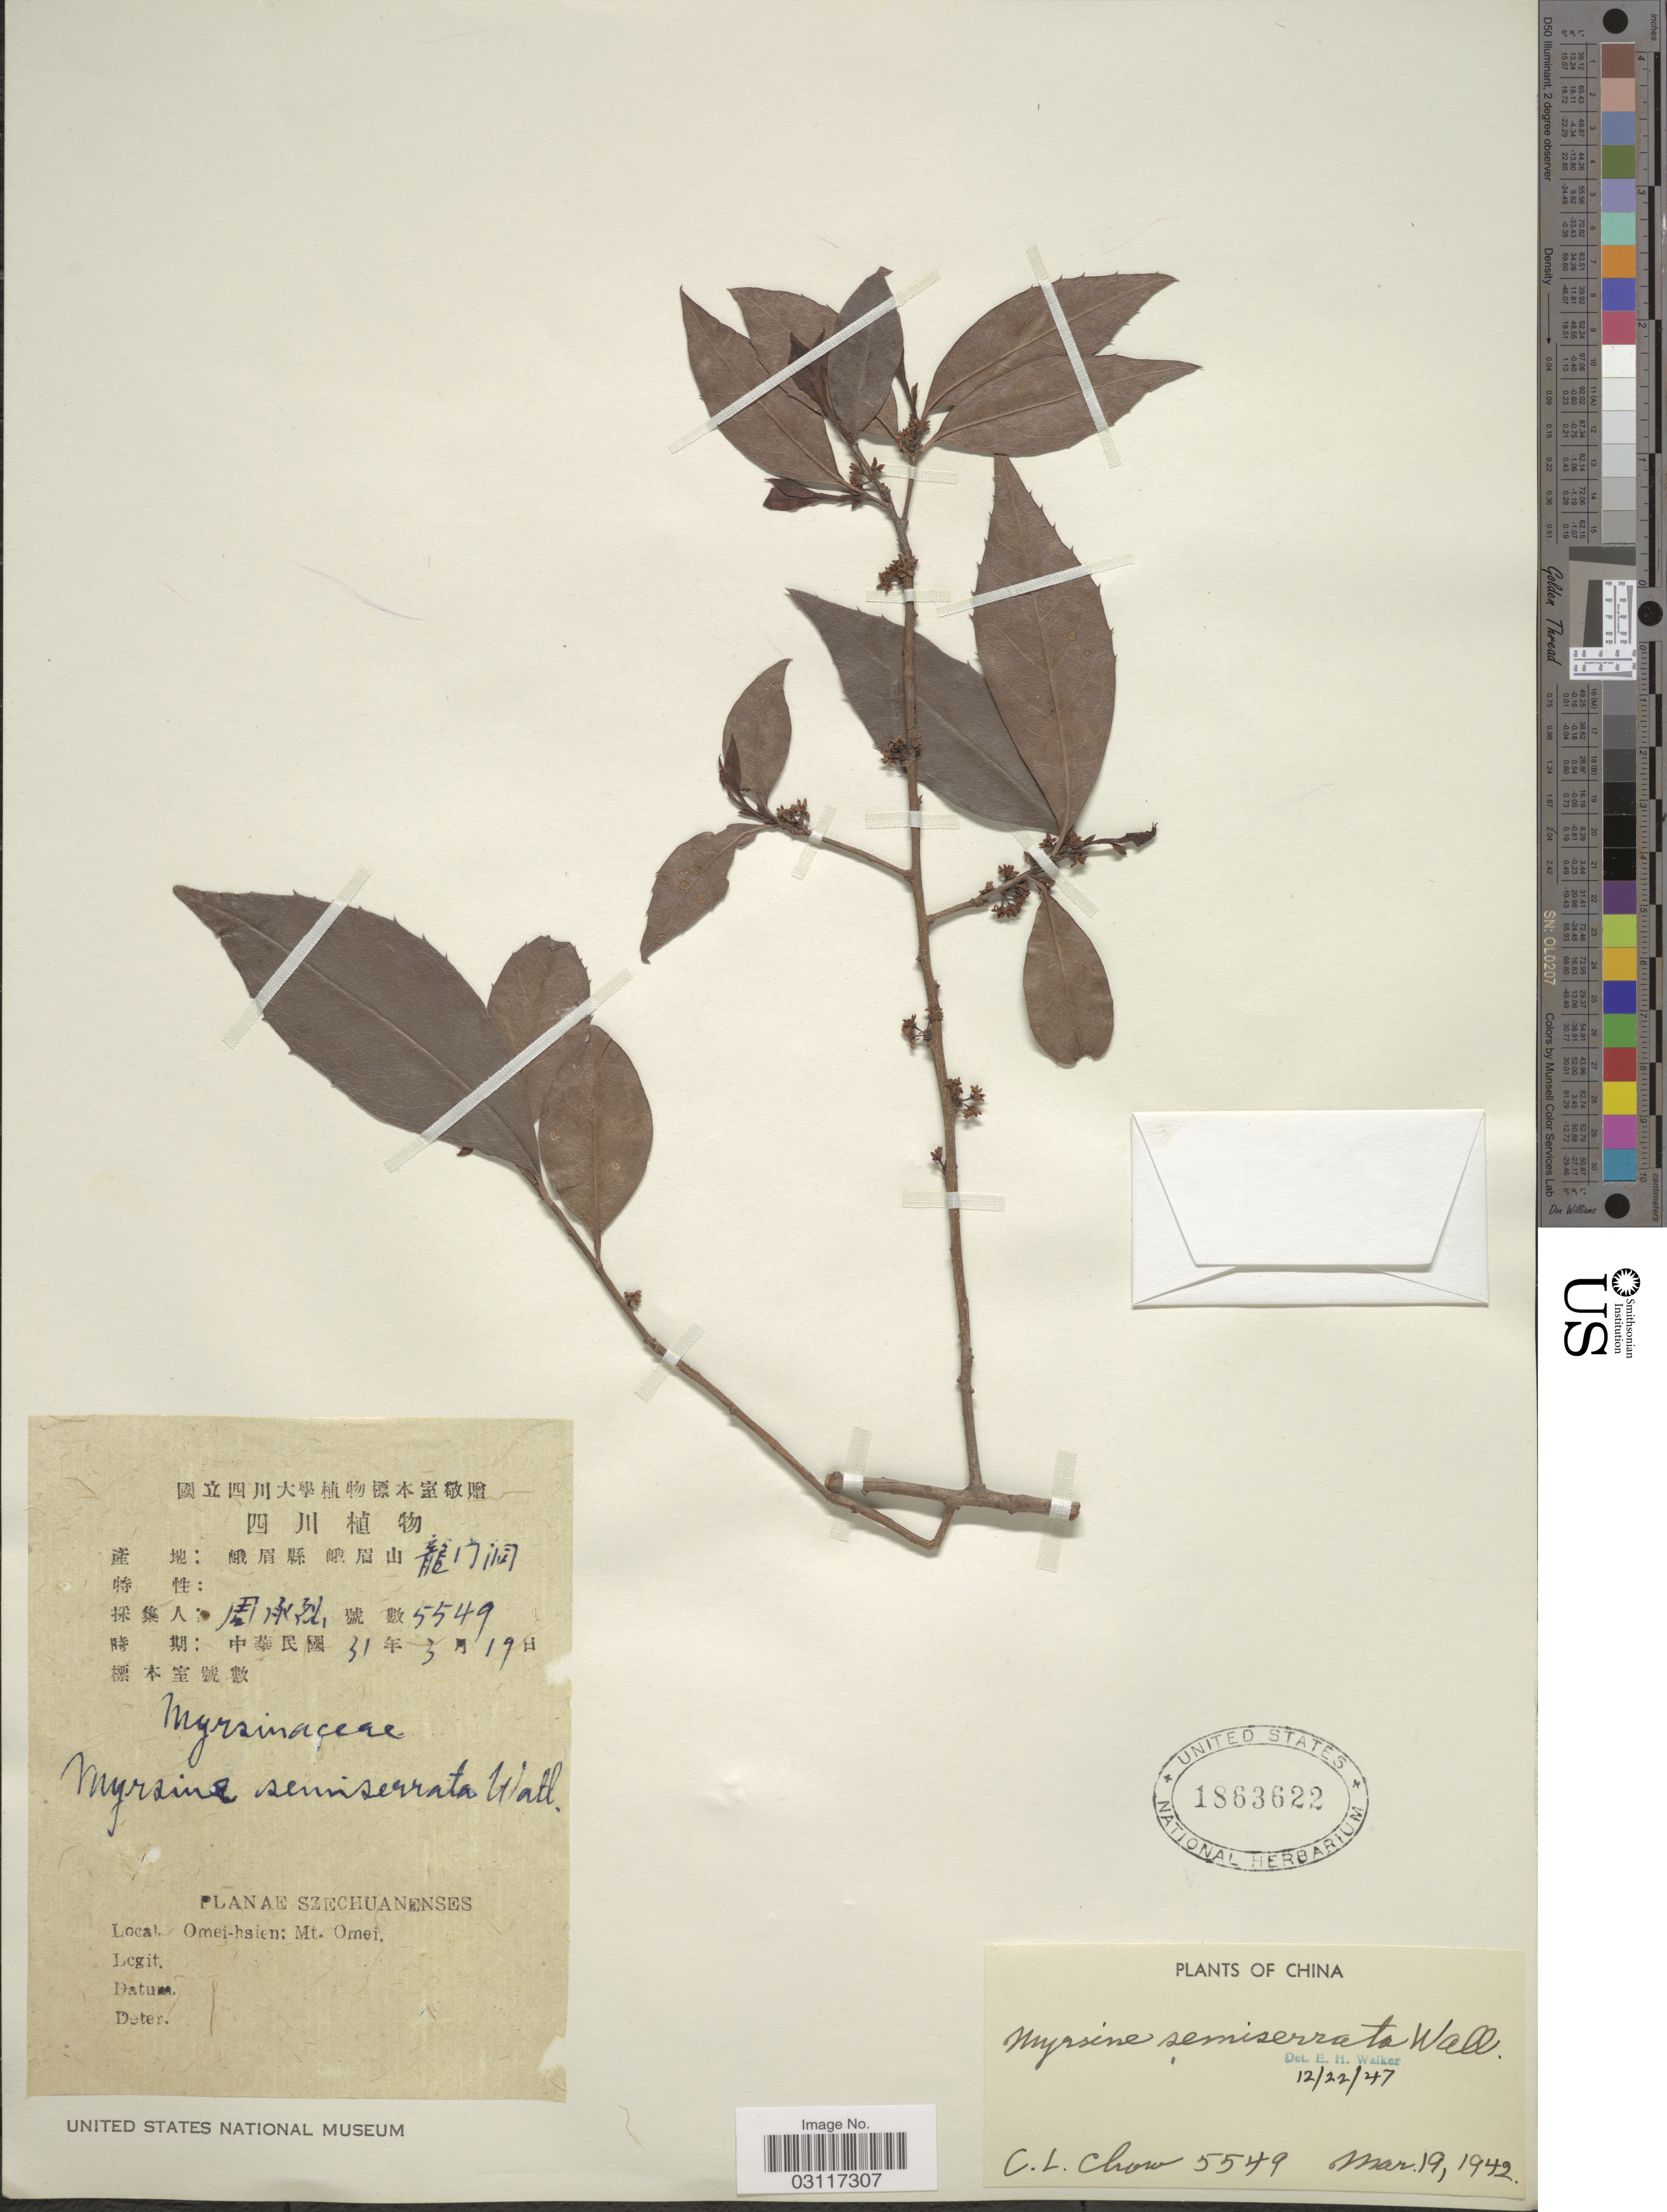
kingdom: Plantae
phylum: Tracheophyta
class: Magnoliopsida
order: Ericales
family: Primulaceae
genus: Myrsine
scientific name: Myrsine semiserrata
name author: Wall.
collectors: C. Chow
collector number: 5549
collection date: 1942-03-19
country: China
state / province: Sichuan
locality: Szechuanenses. Omei-hsien: Mt. Omei.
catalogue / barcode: US 1863622